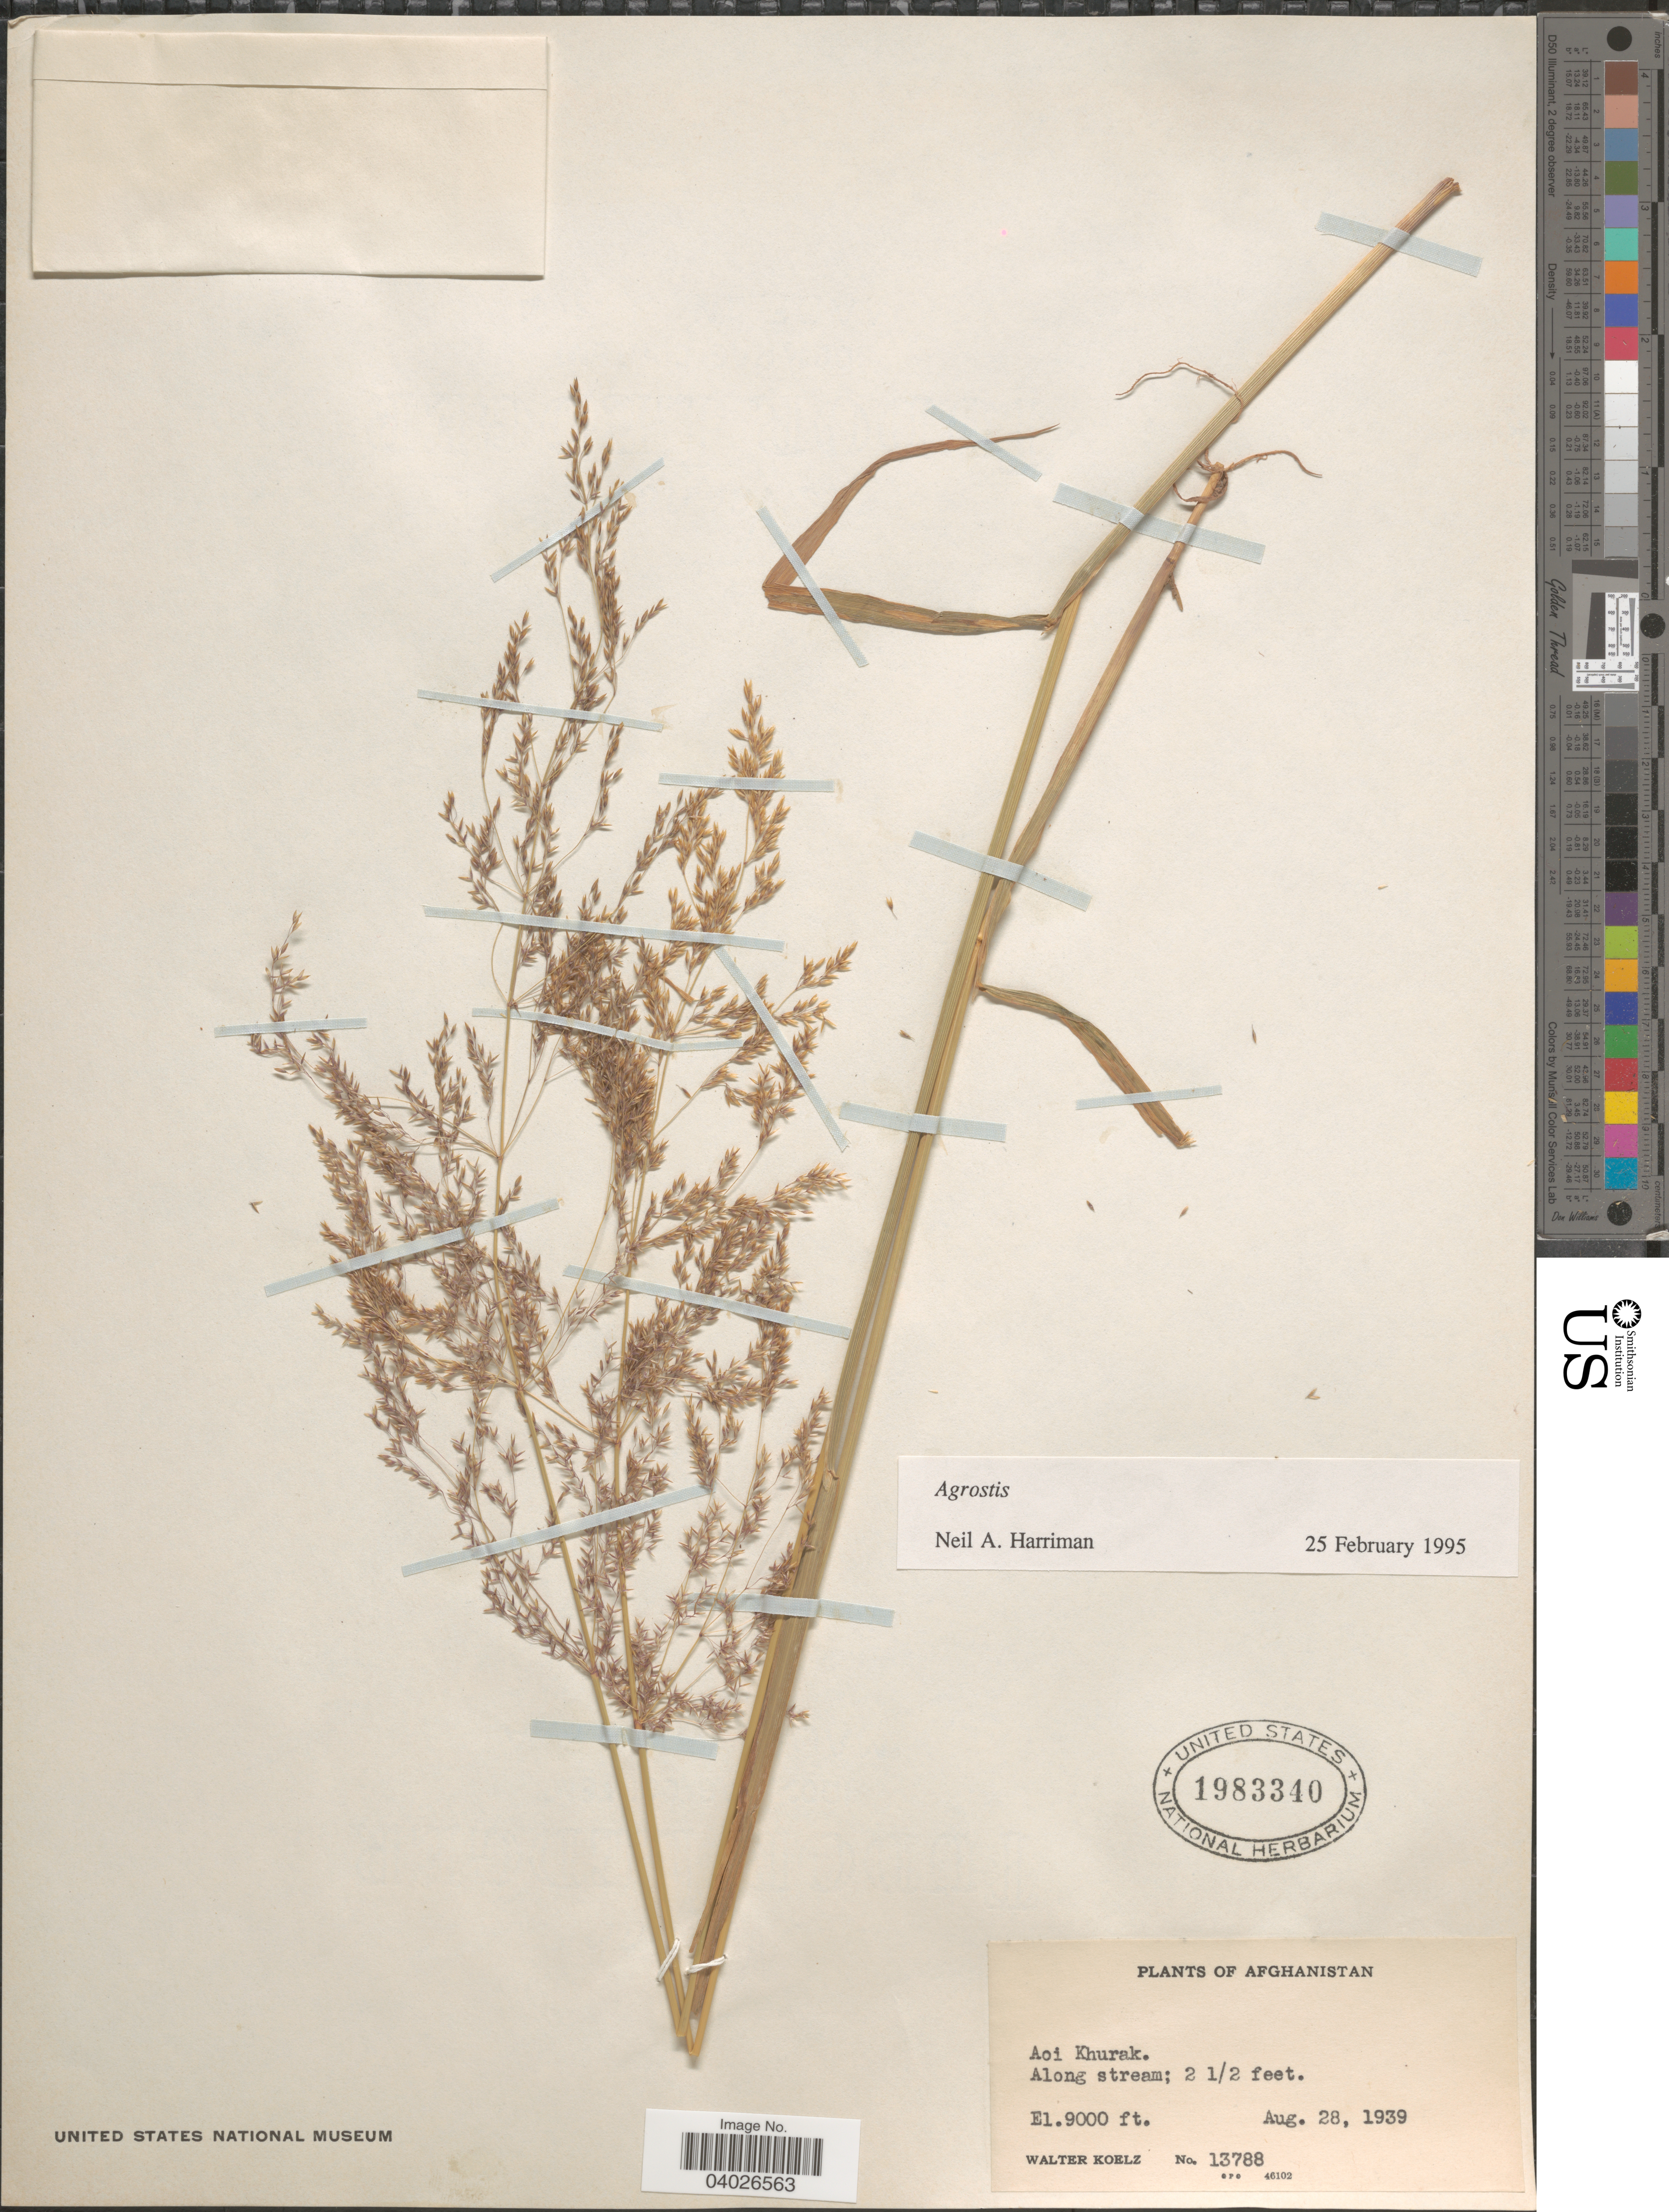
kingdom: Plantae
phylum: Tracheophyta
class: Liliopsida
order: Poales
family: Poaceae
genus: Agrostis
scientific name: Agrostis sp.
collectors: W. N. Koelz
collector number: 13788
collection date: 1939-08-28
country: Afghanistan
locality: Aoi Khurak.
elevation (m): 2743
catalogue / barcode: US 1983340